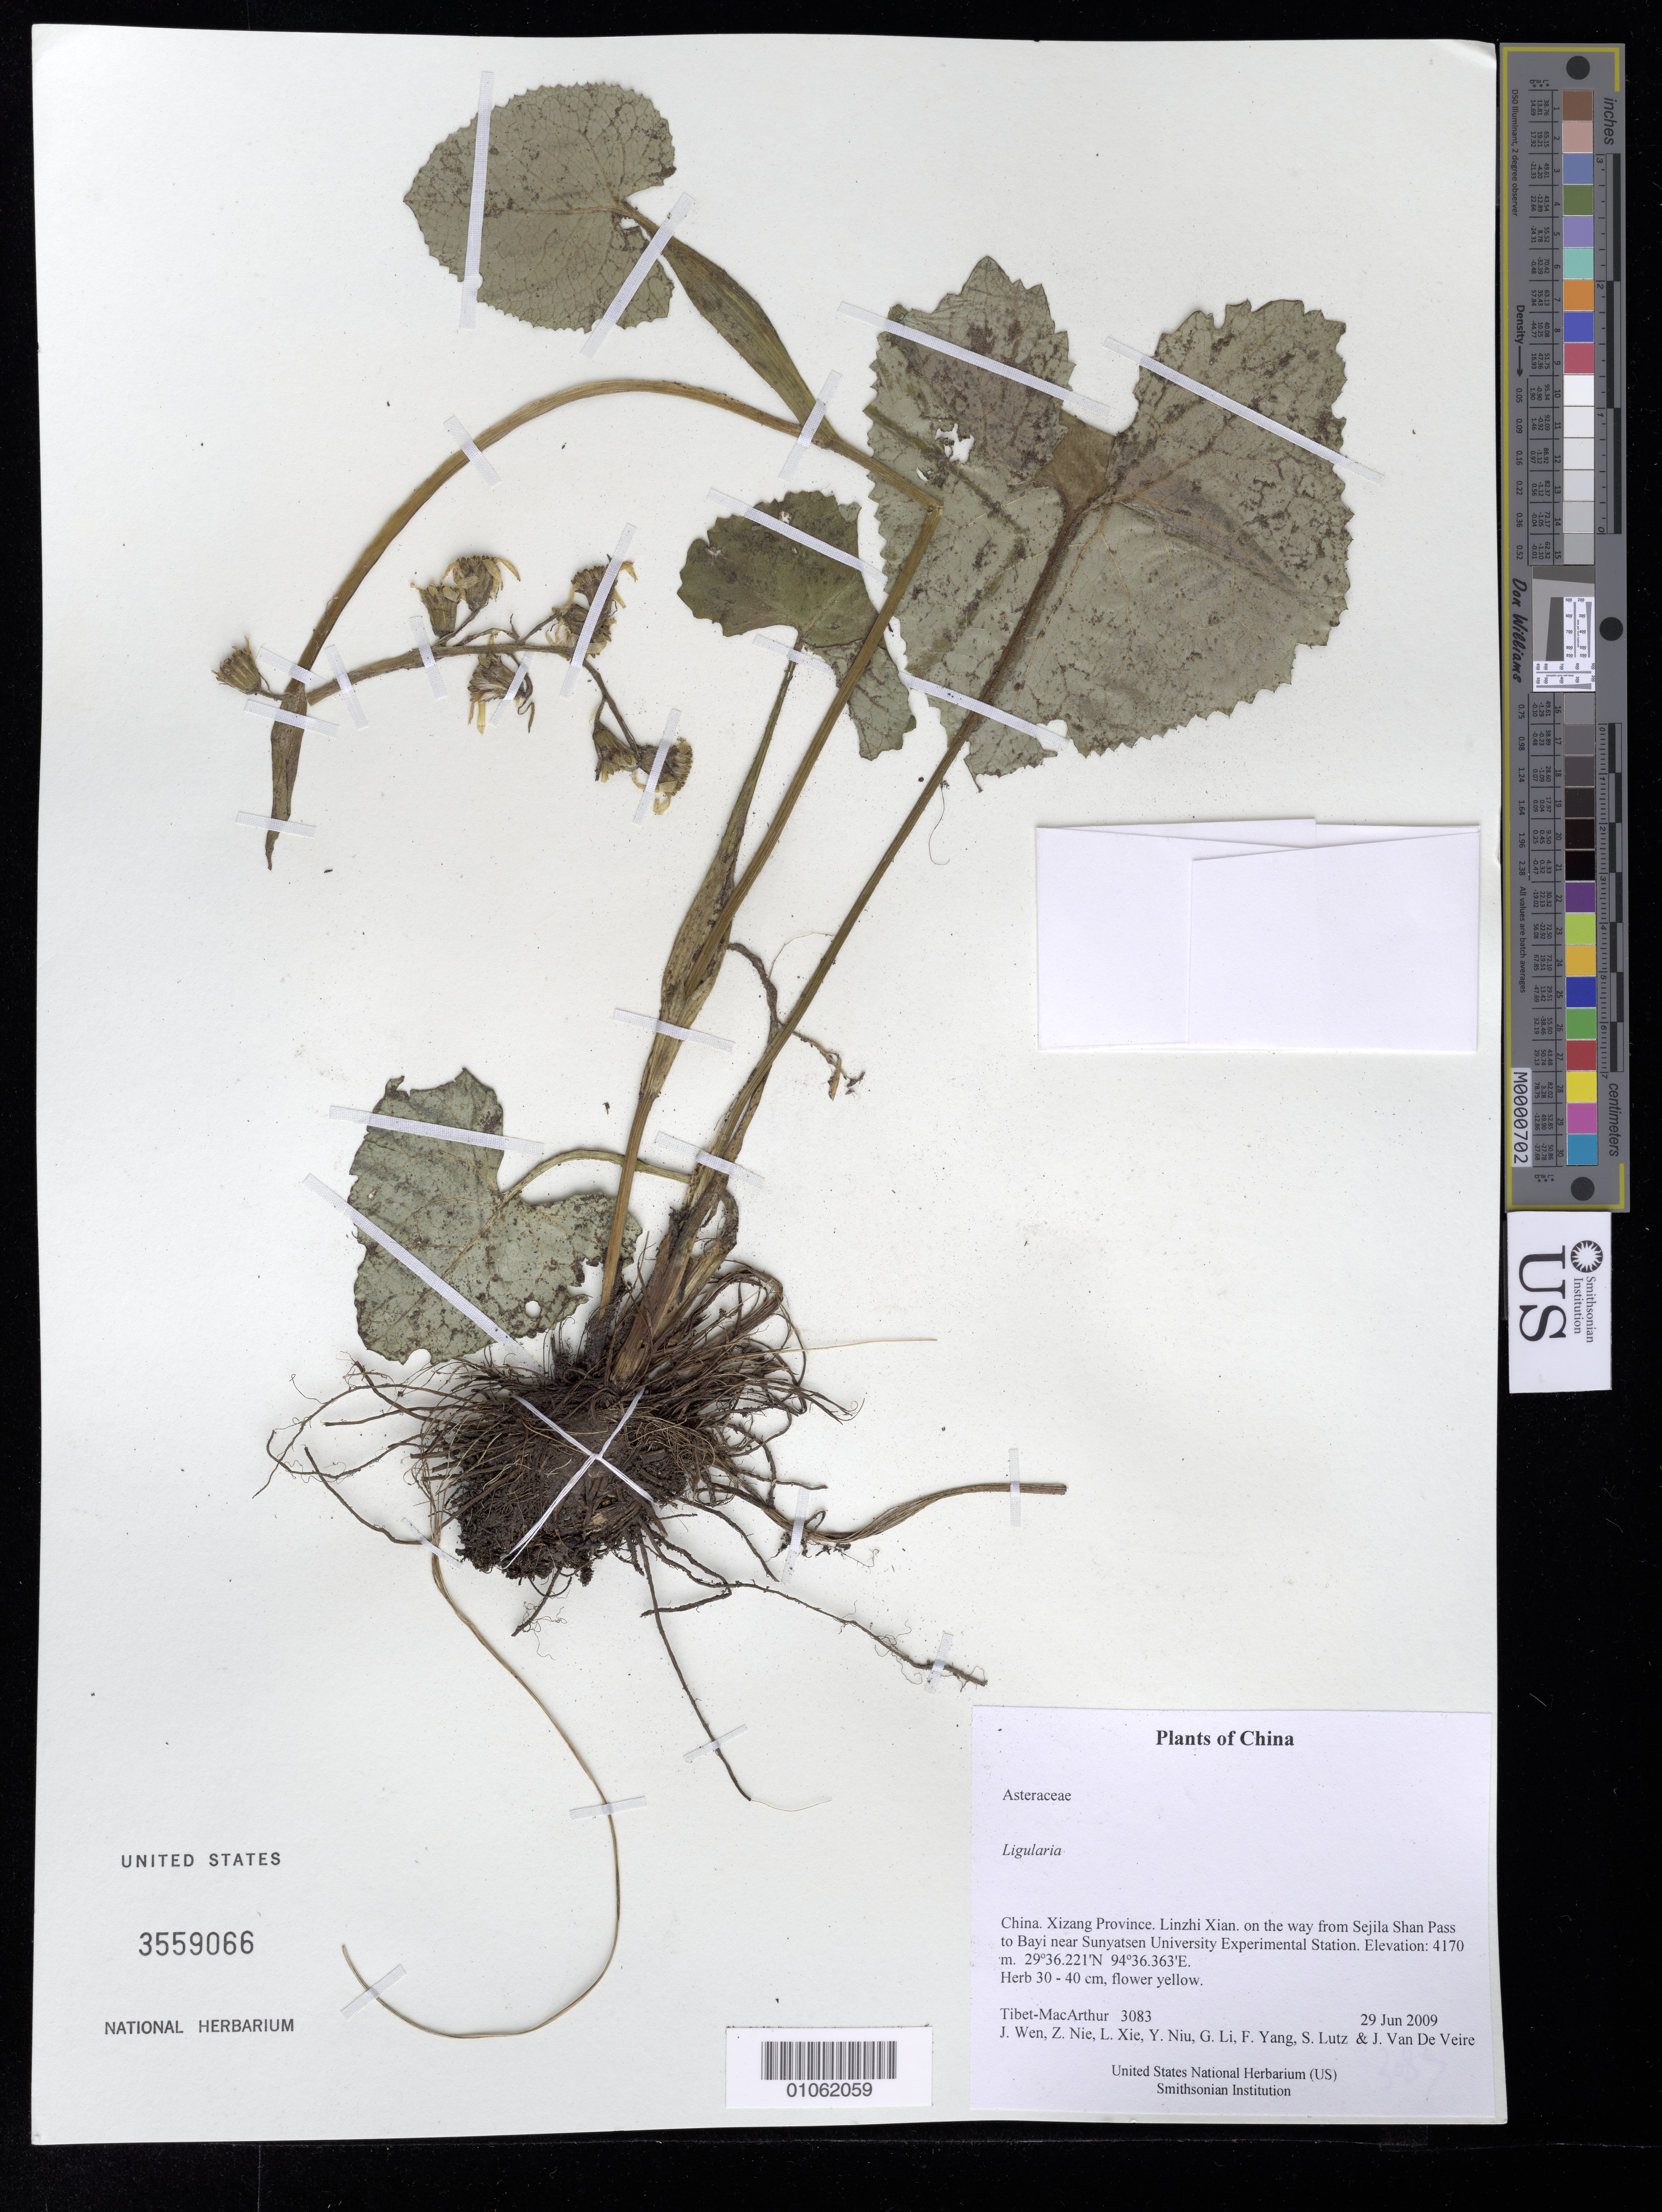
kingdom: Plantae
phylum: Tracheophyta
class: Magnoliopsida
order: Asterales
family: Asteraceae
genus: Ligularia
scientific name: Ligularia sp.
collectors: Tibet-MacArthur, J. Wen, Z. Nie, L. Xie, Y. Niu, G. Li, F. Yang, S. Lutz & J. Van De Veire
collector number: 3083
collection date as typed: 29 Jun 2009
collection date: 2009-06-29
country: China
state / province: Xizang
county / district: Linzhi Xian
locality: on the way from Sejila Shan Pass to Bayi near Sunyatsen University Experimental Station.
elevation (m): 4170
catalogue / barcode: US 3559066